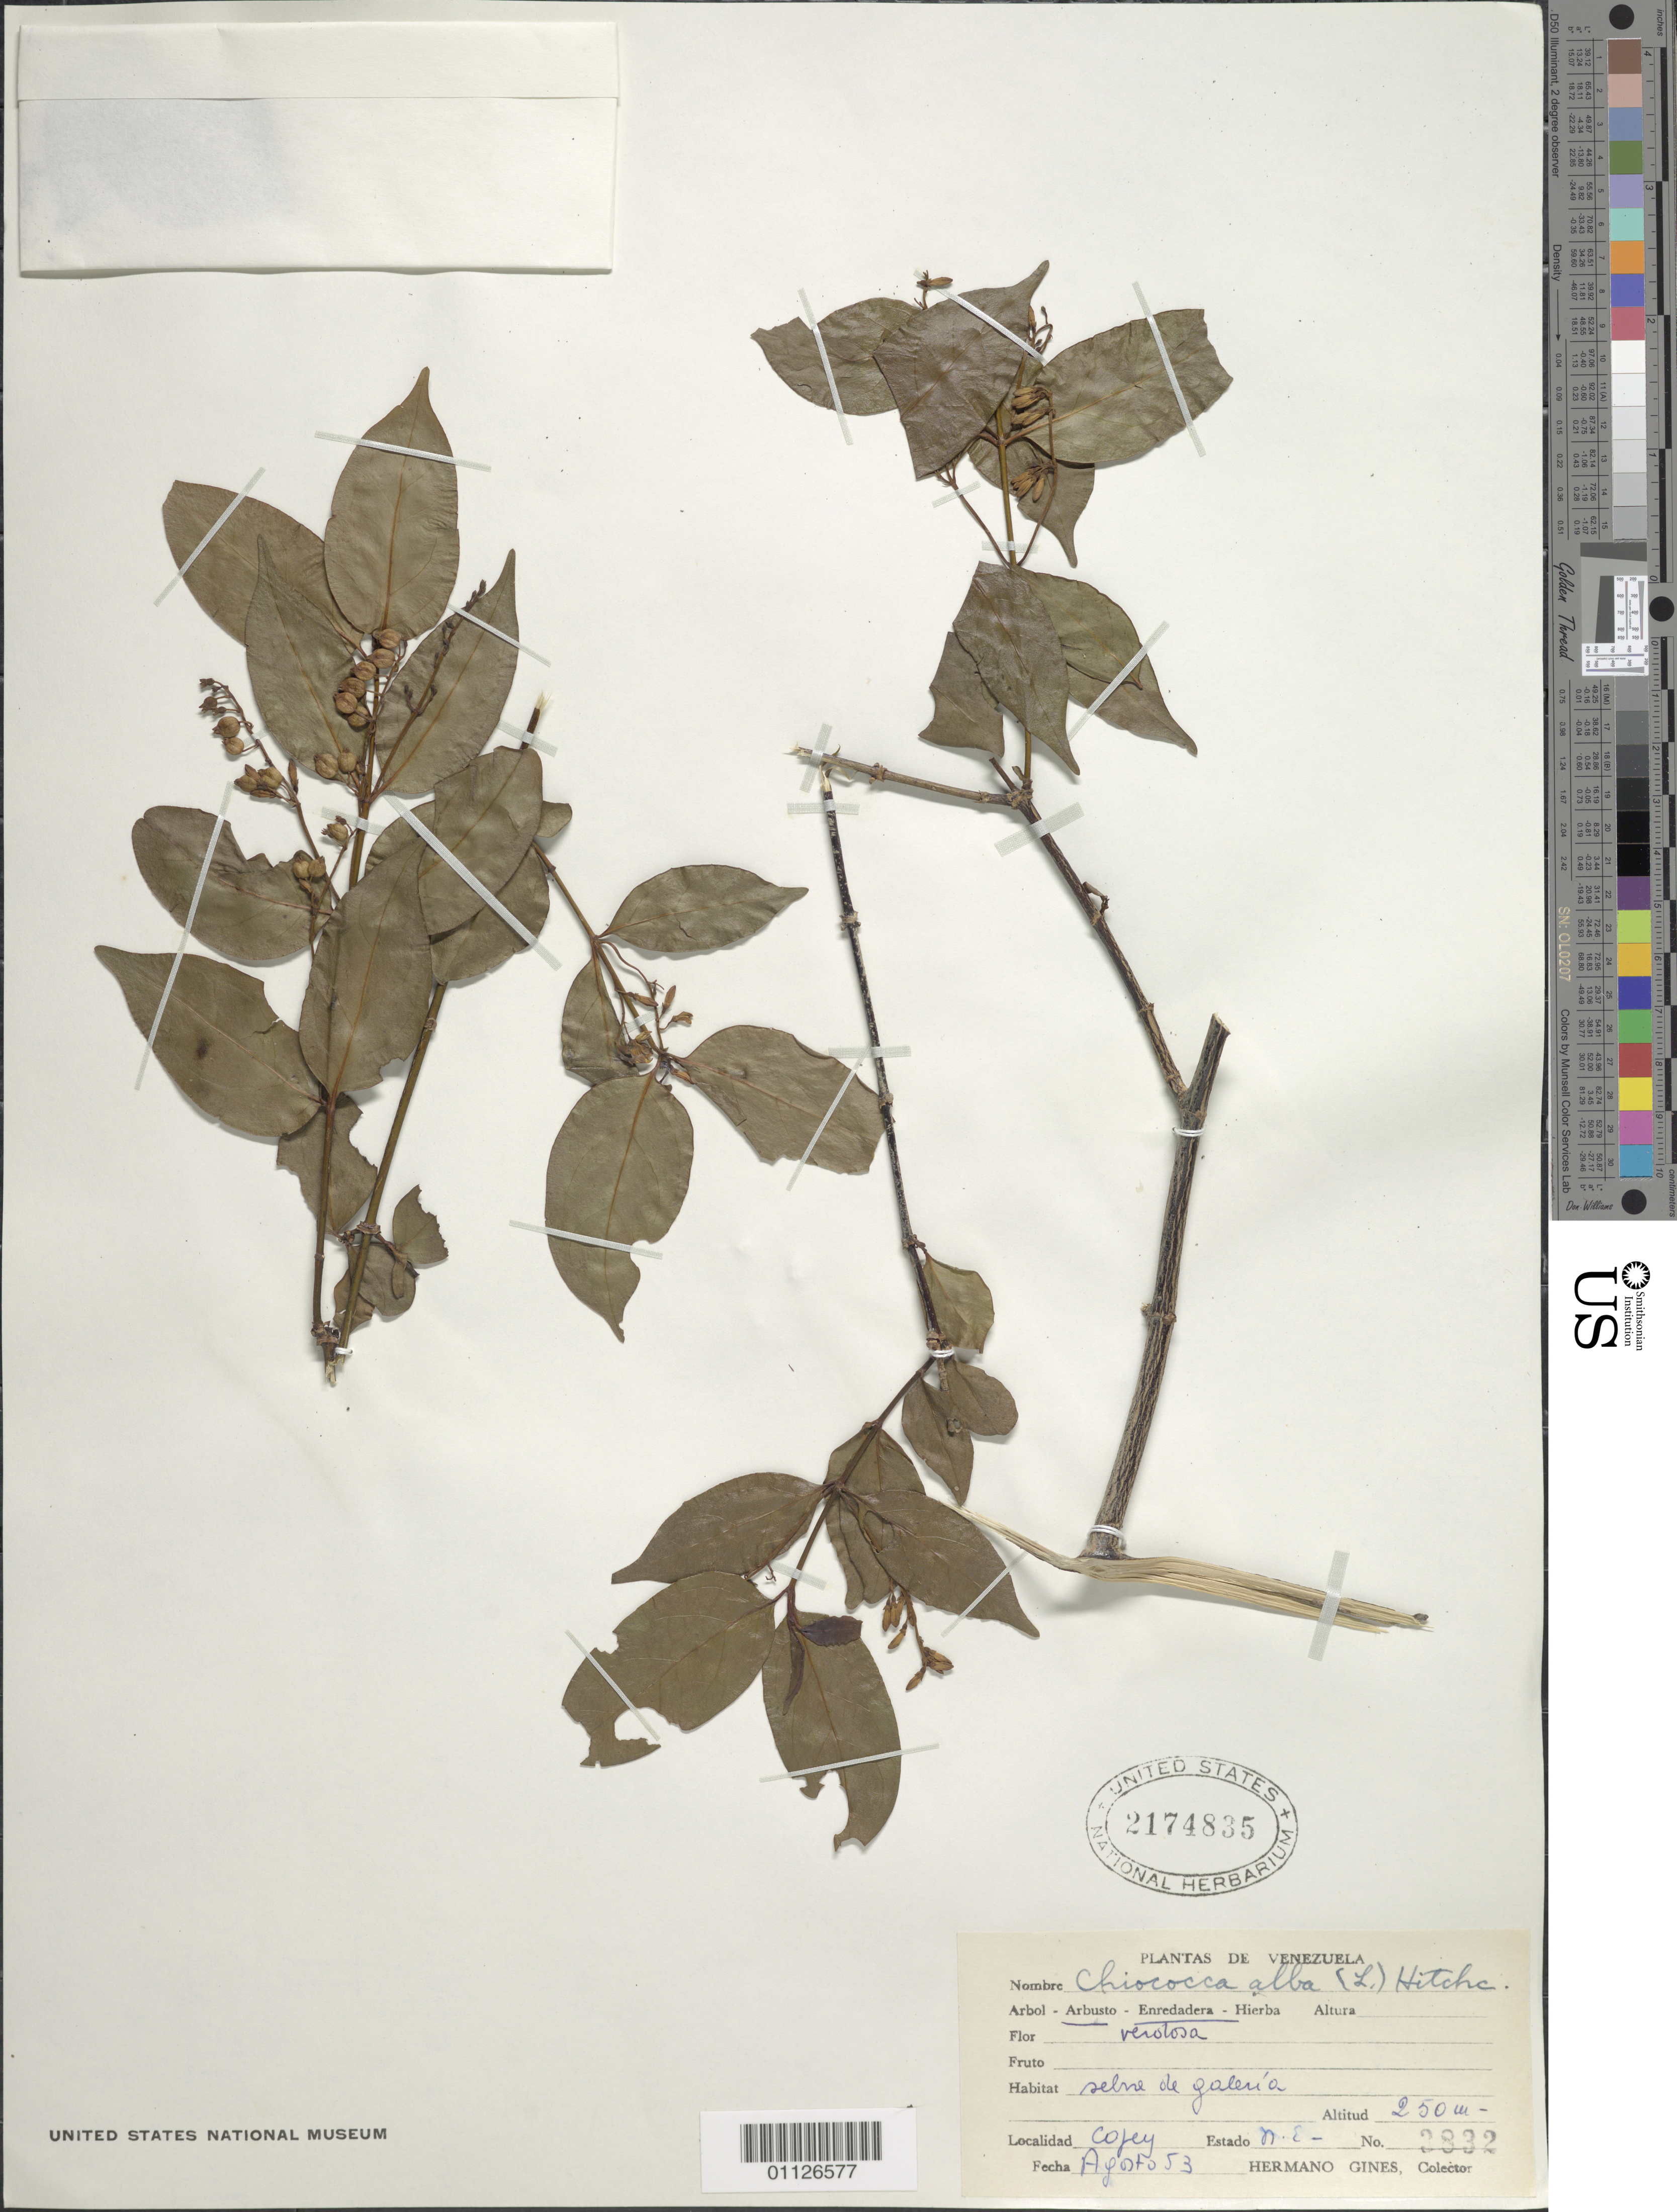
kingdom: Plantae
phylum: Tracheophyta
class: Magnoliopsida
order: Gentianales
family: Rubiaceae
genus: Chiococca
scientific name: Chiococca alba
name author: (L.) Hitchc.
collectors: Bro. Gines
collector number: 3832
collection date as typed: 01 Aug 1953 to 31 Aug 1953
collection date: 1953-08-01/1953-08-31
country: Venezuela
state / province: Nueva Esparta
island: Margarita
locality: Copey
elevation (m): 250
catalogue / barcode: US 2174835